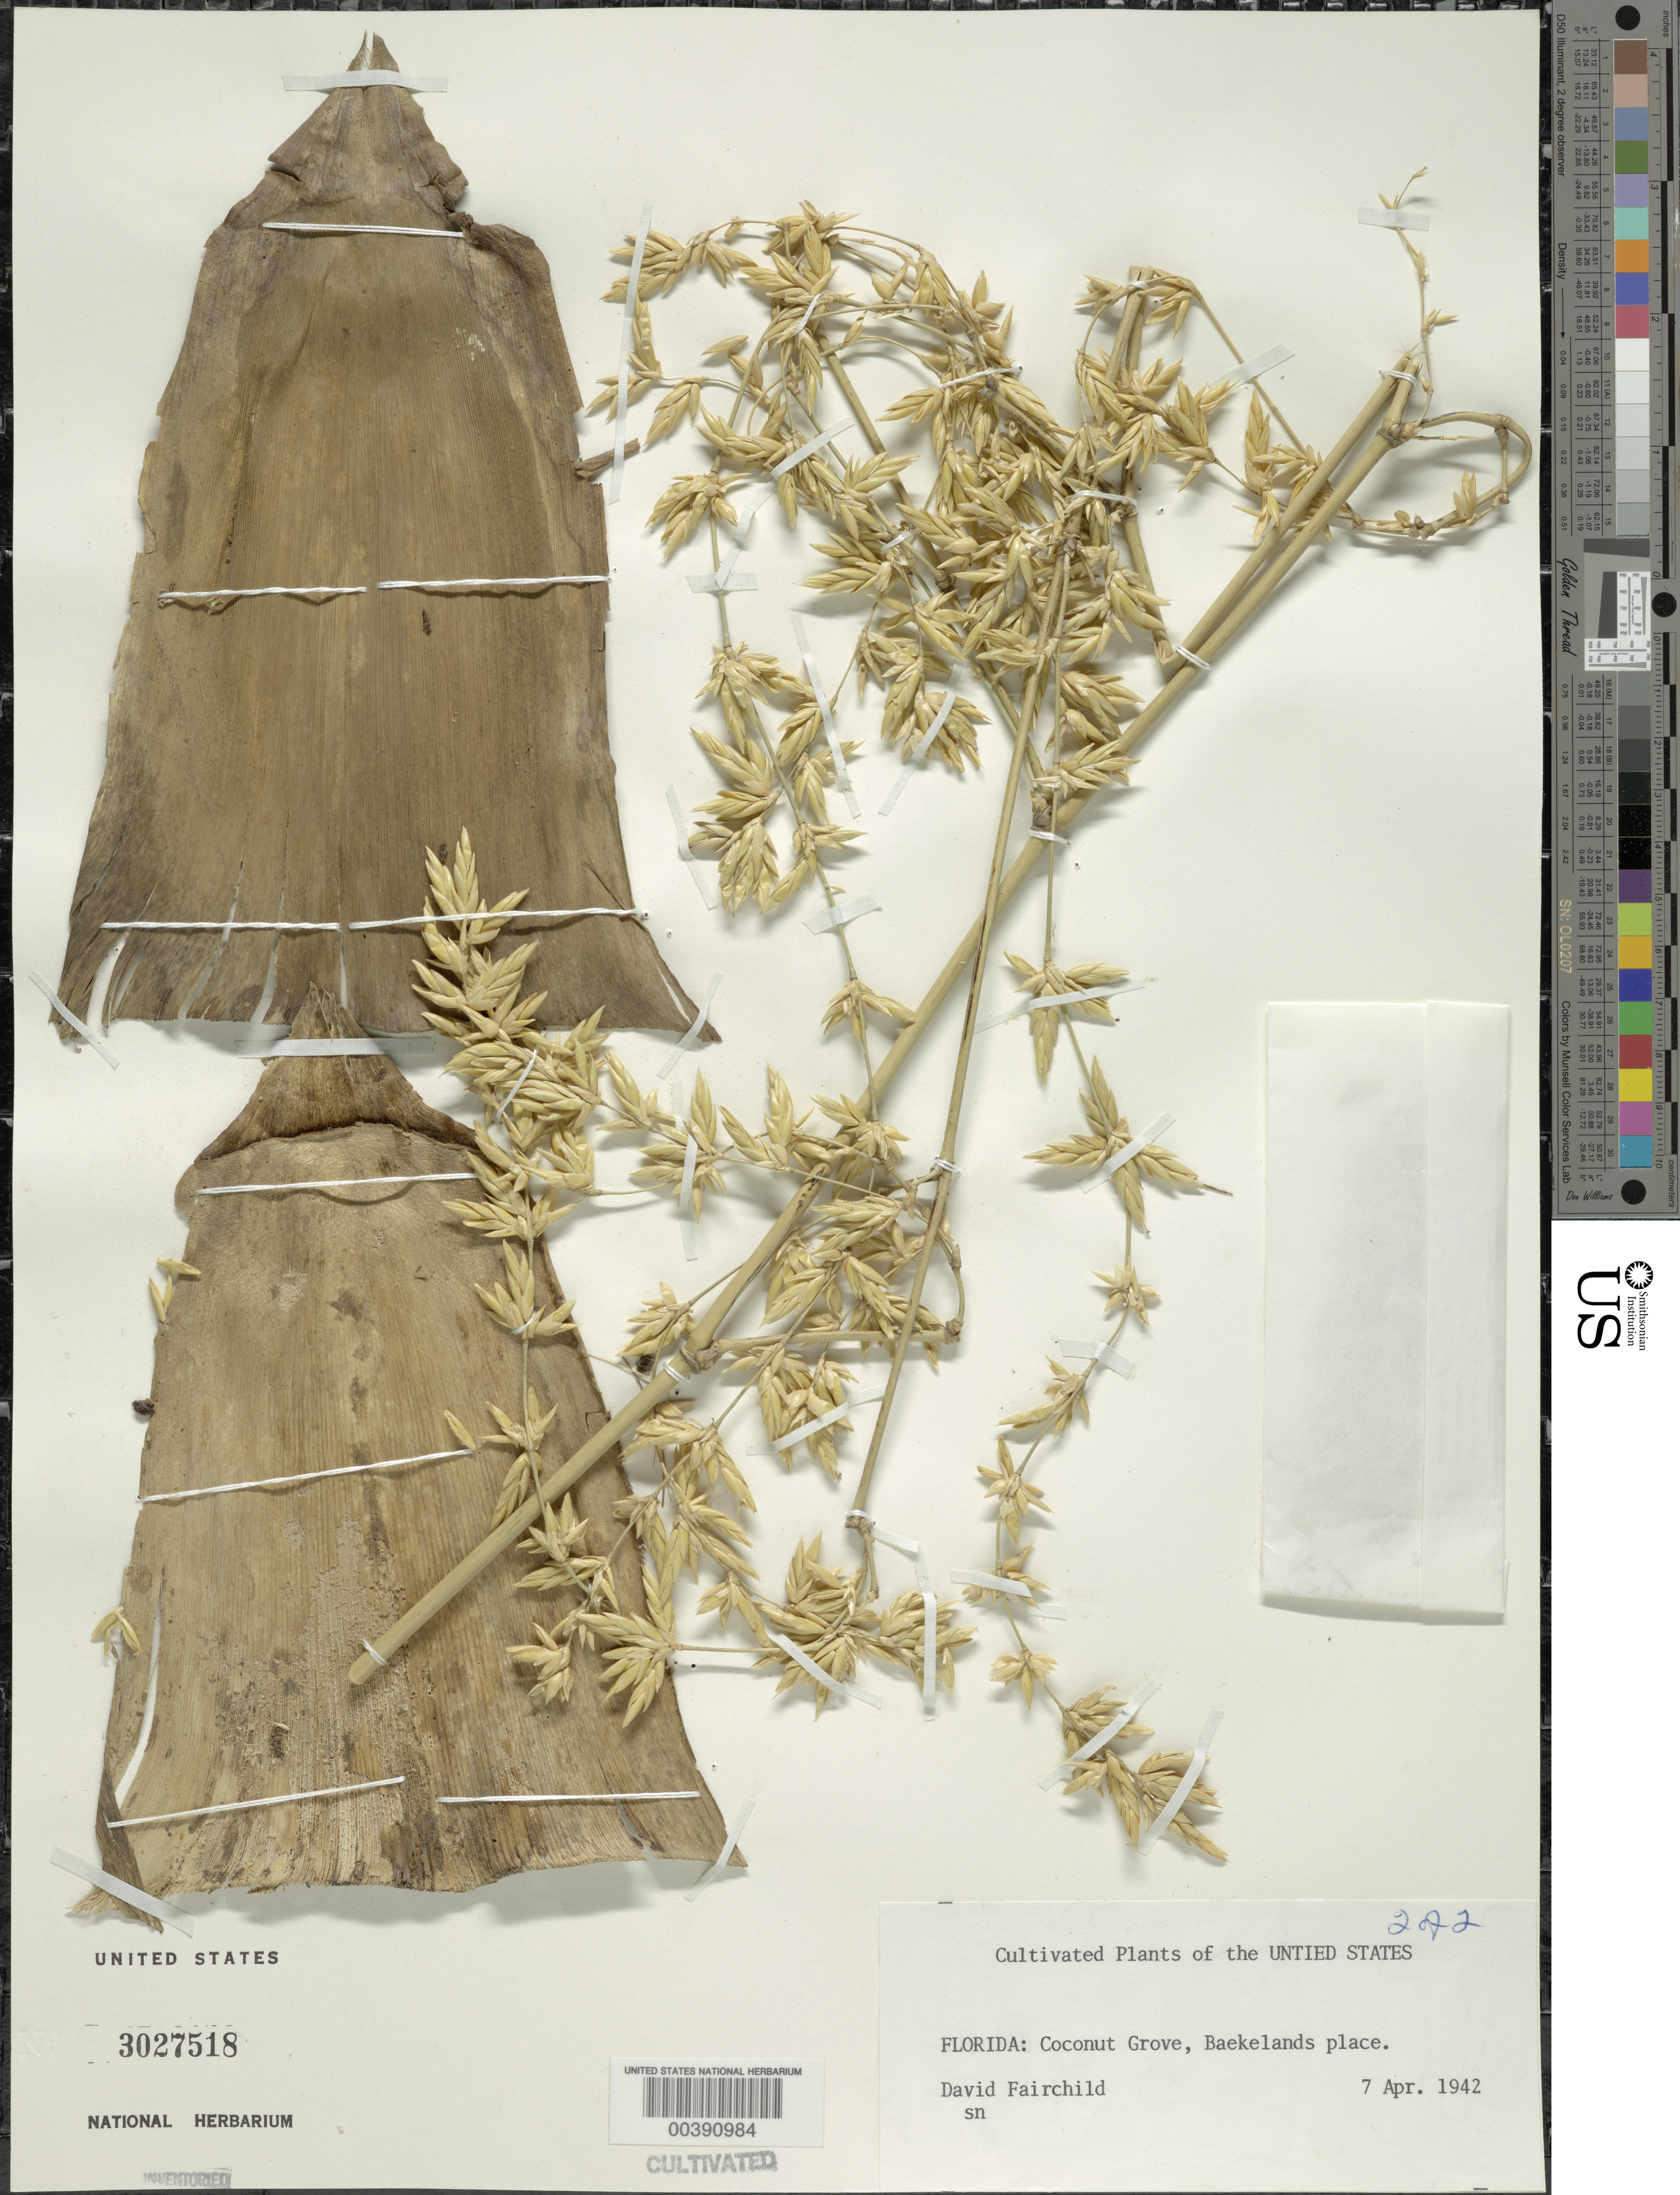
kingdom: Plantae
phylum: Tracheophyta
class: Liliopsida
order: Poales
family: Poaceae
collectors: D. Fairchild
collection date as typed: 07 Apr 1942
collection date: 1942-04-07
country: United States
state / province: Florida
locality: Coconut Grove, Baekelands place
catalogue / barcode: US 3027518